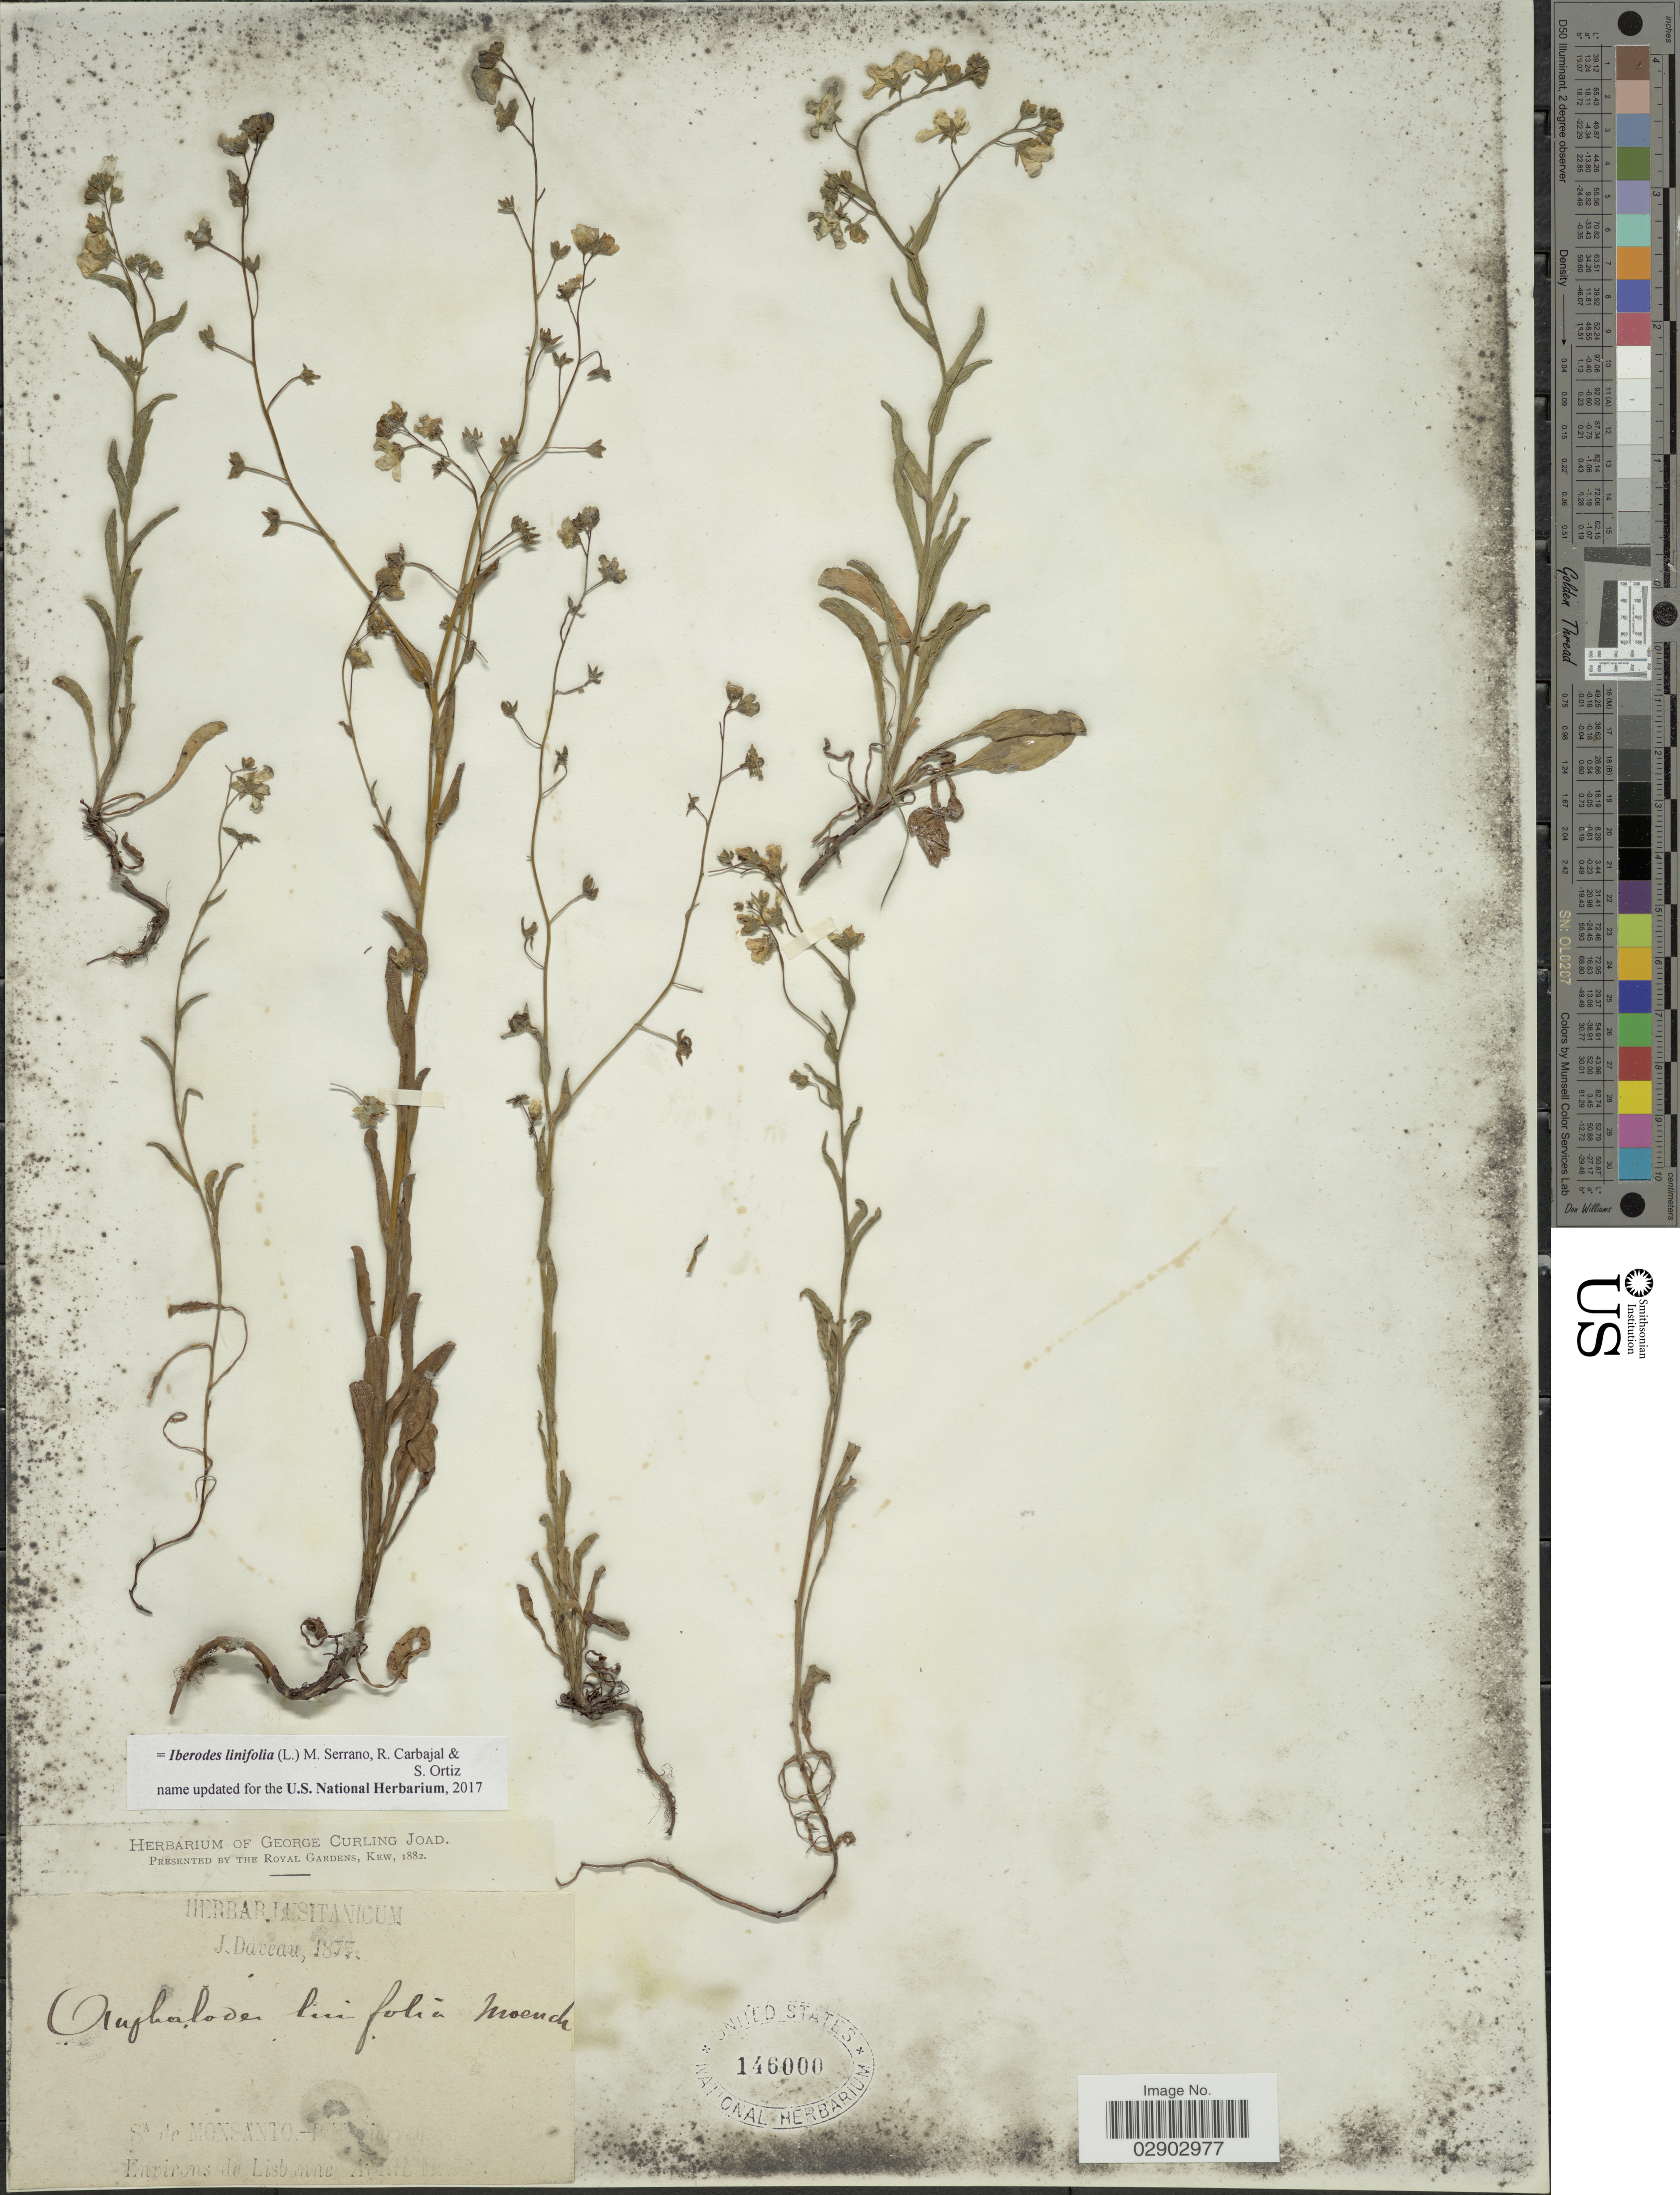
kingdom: Plantae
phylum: Tracheophyta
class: Magnoliopsida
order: Boraginales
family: Boraginaceae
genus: Iberodes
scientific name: Iberodes linifolia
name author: (L.) M. Serrano et al.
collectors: J. Daveau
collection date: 1877-04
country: Portugal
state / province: Lisboa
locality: Sa de Monsanto - Ptes [illegible text]morreuse. Environs de Lisbonne.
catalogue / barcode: US 146000